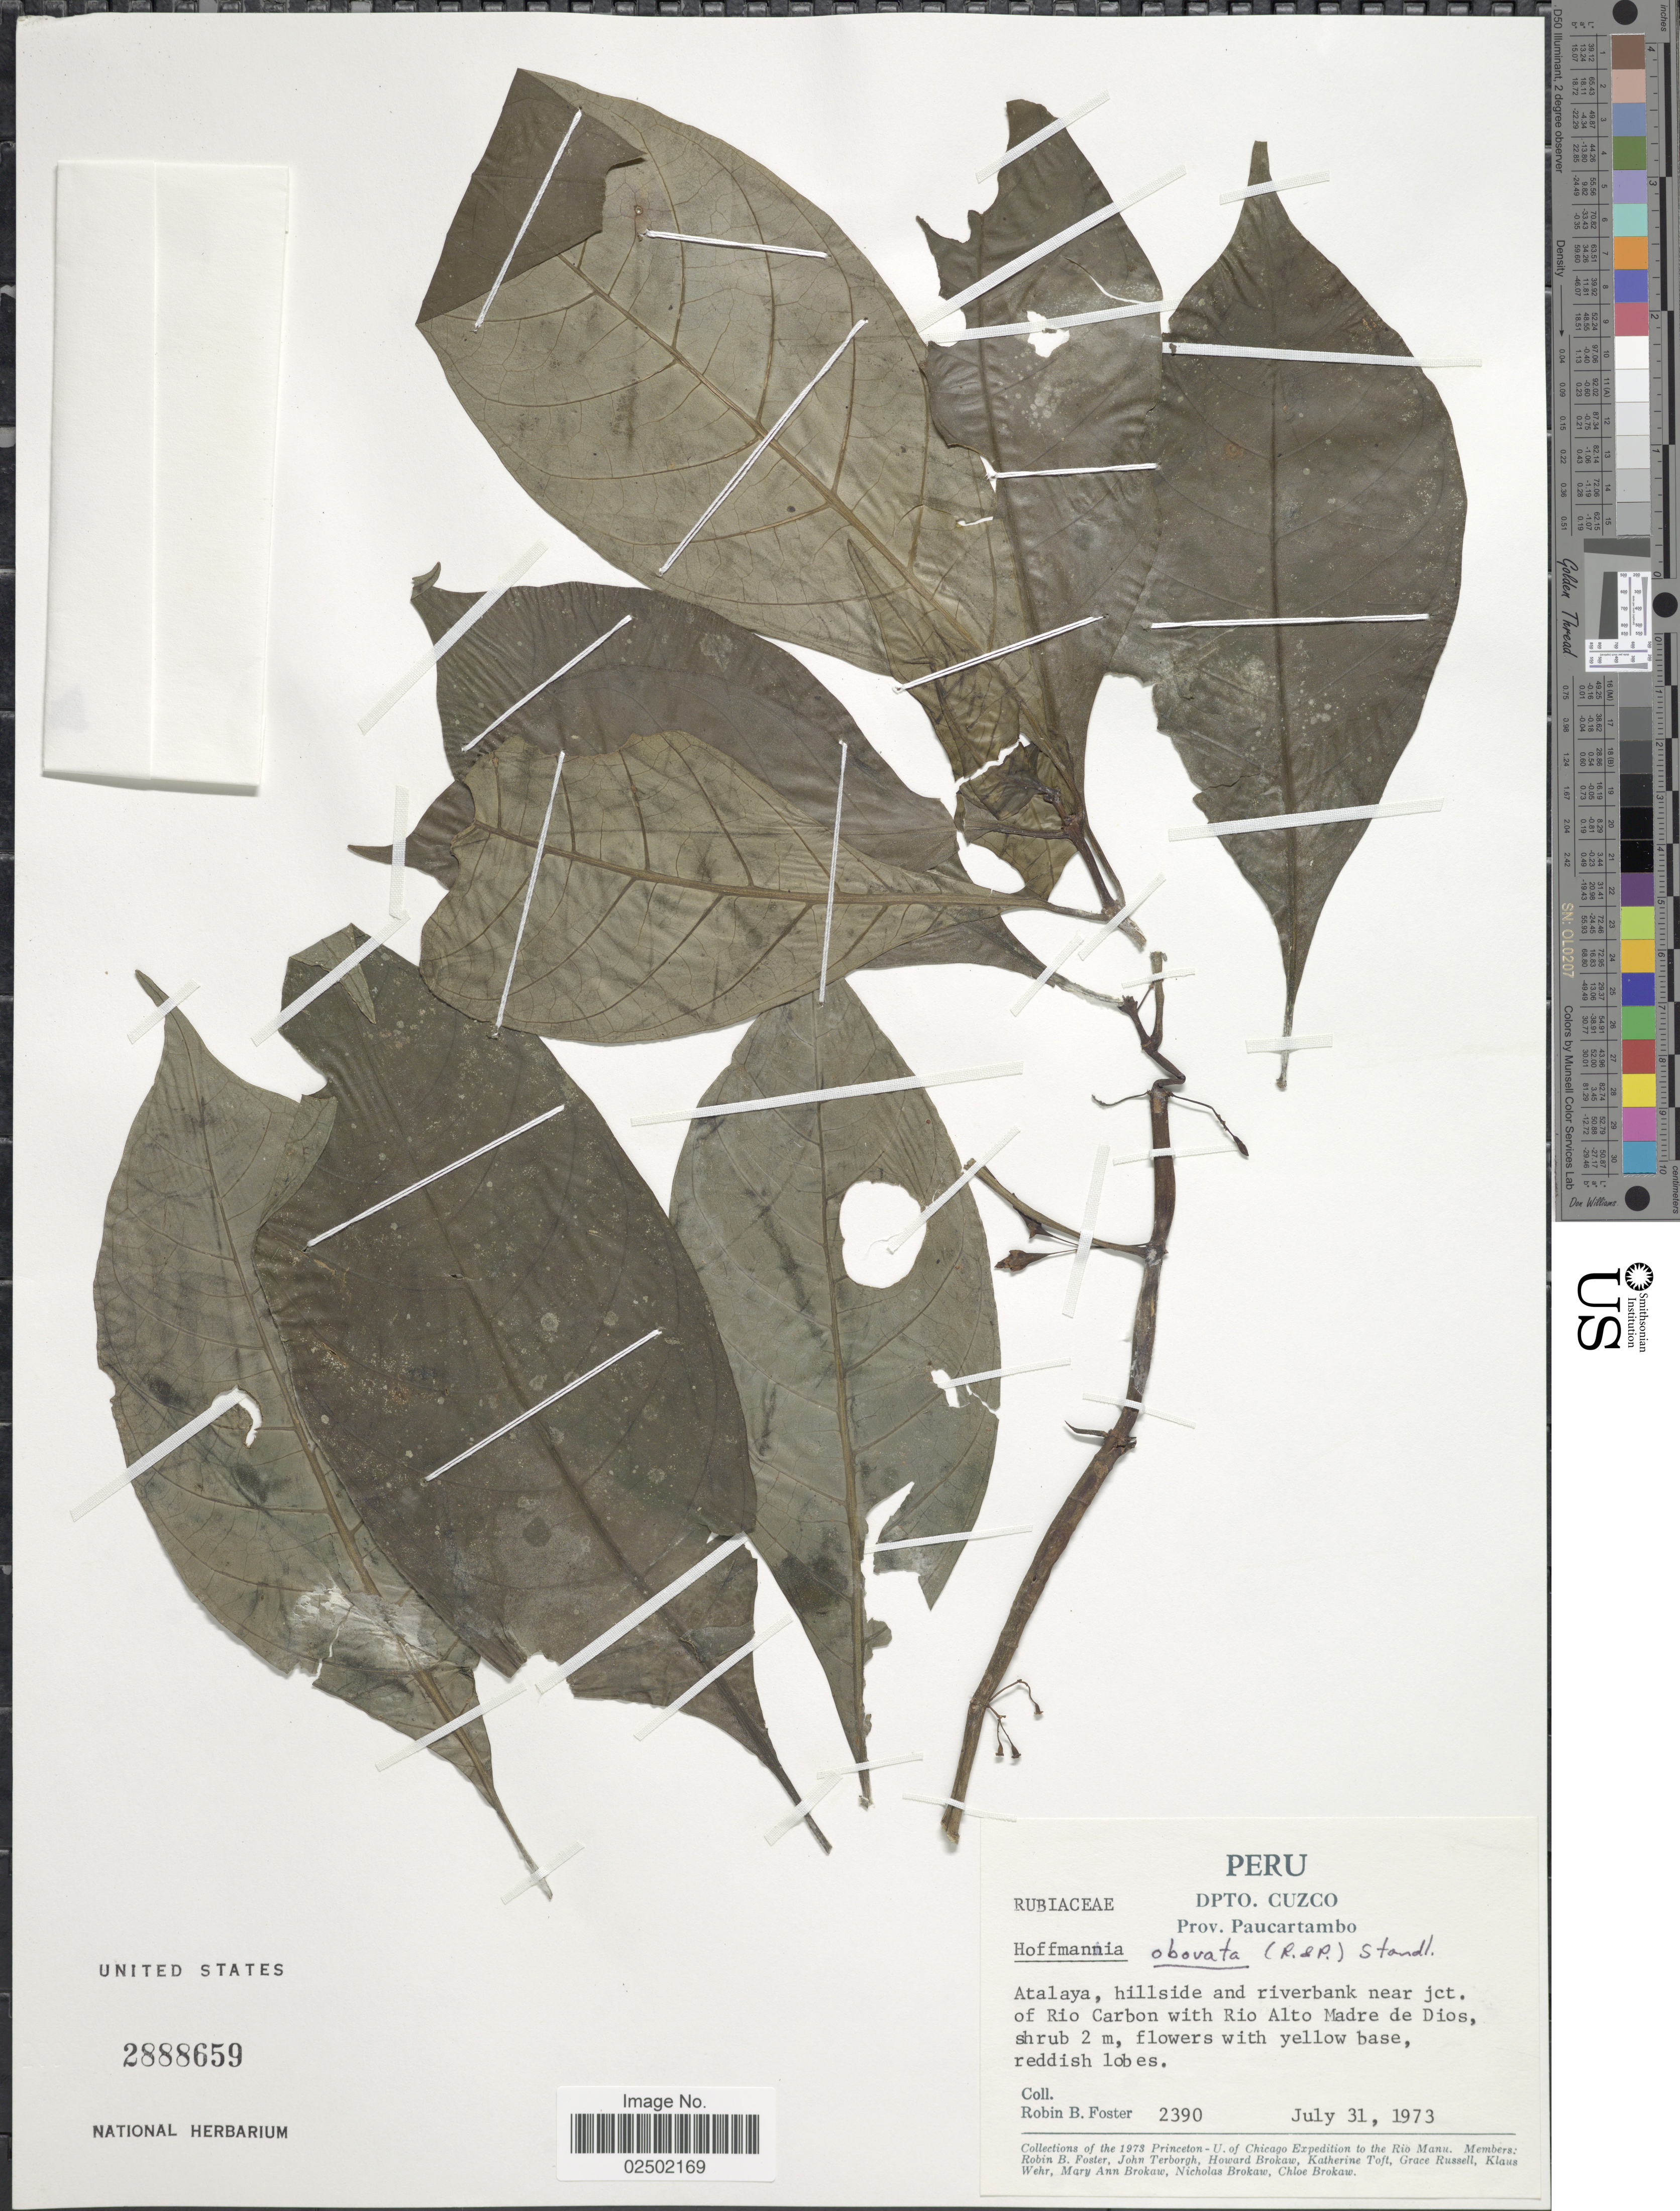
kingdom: Plantae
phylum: Tracheophyta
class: Magnoliopsida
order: Gentianales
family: Rubiaceae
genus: Hoffmannia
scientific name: Hoffmannia obovata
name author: (Ruiz & Pav.) Standl.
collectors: R. B. Foster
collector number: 2390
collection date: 1973-07-31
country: Peru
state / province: Cusco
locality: Dpto. Cuzco, Atalaya, hillside and riverbank near jct. of Rio Carbon with Rio Alto Madre de Dios, Prov. Paucartambo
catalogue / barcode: US 2888659